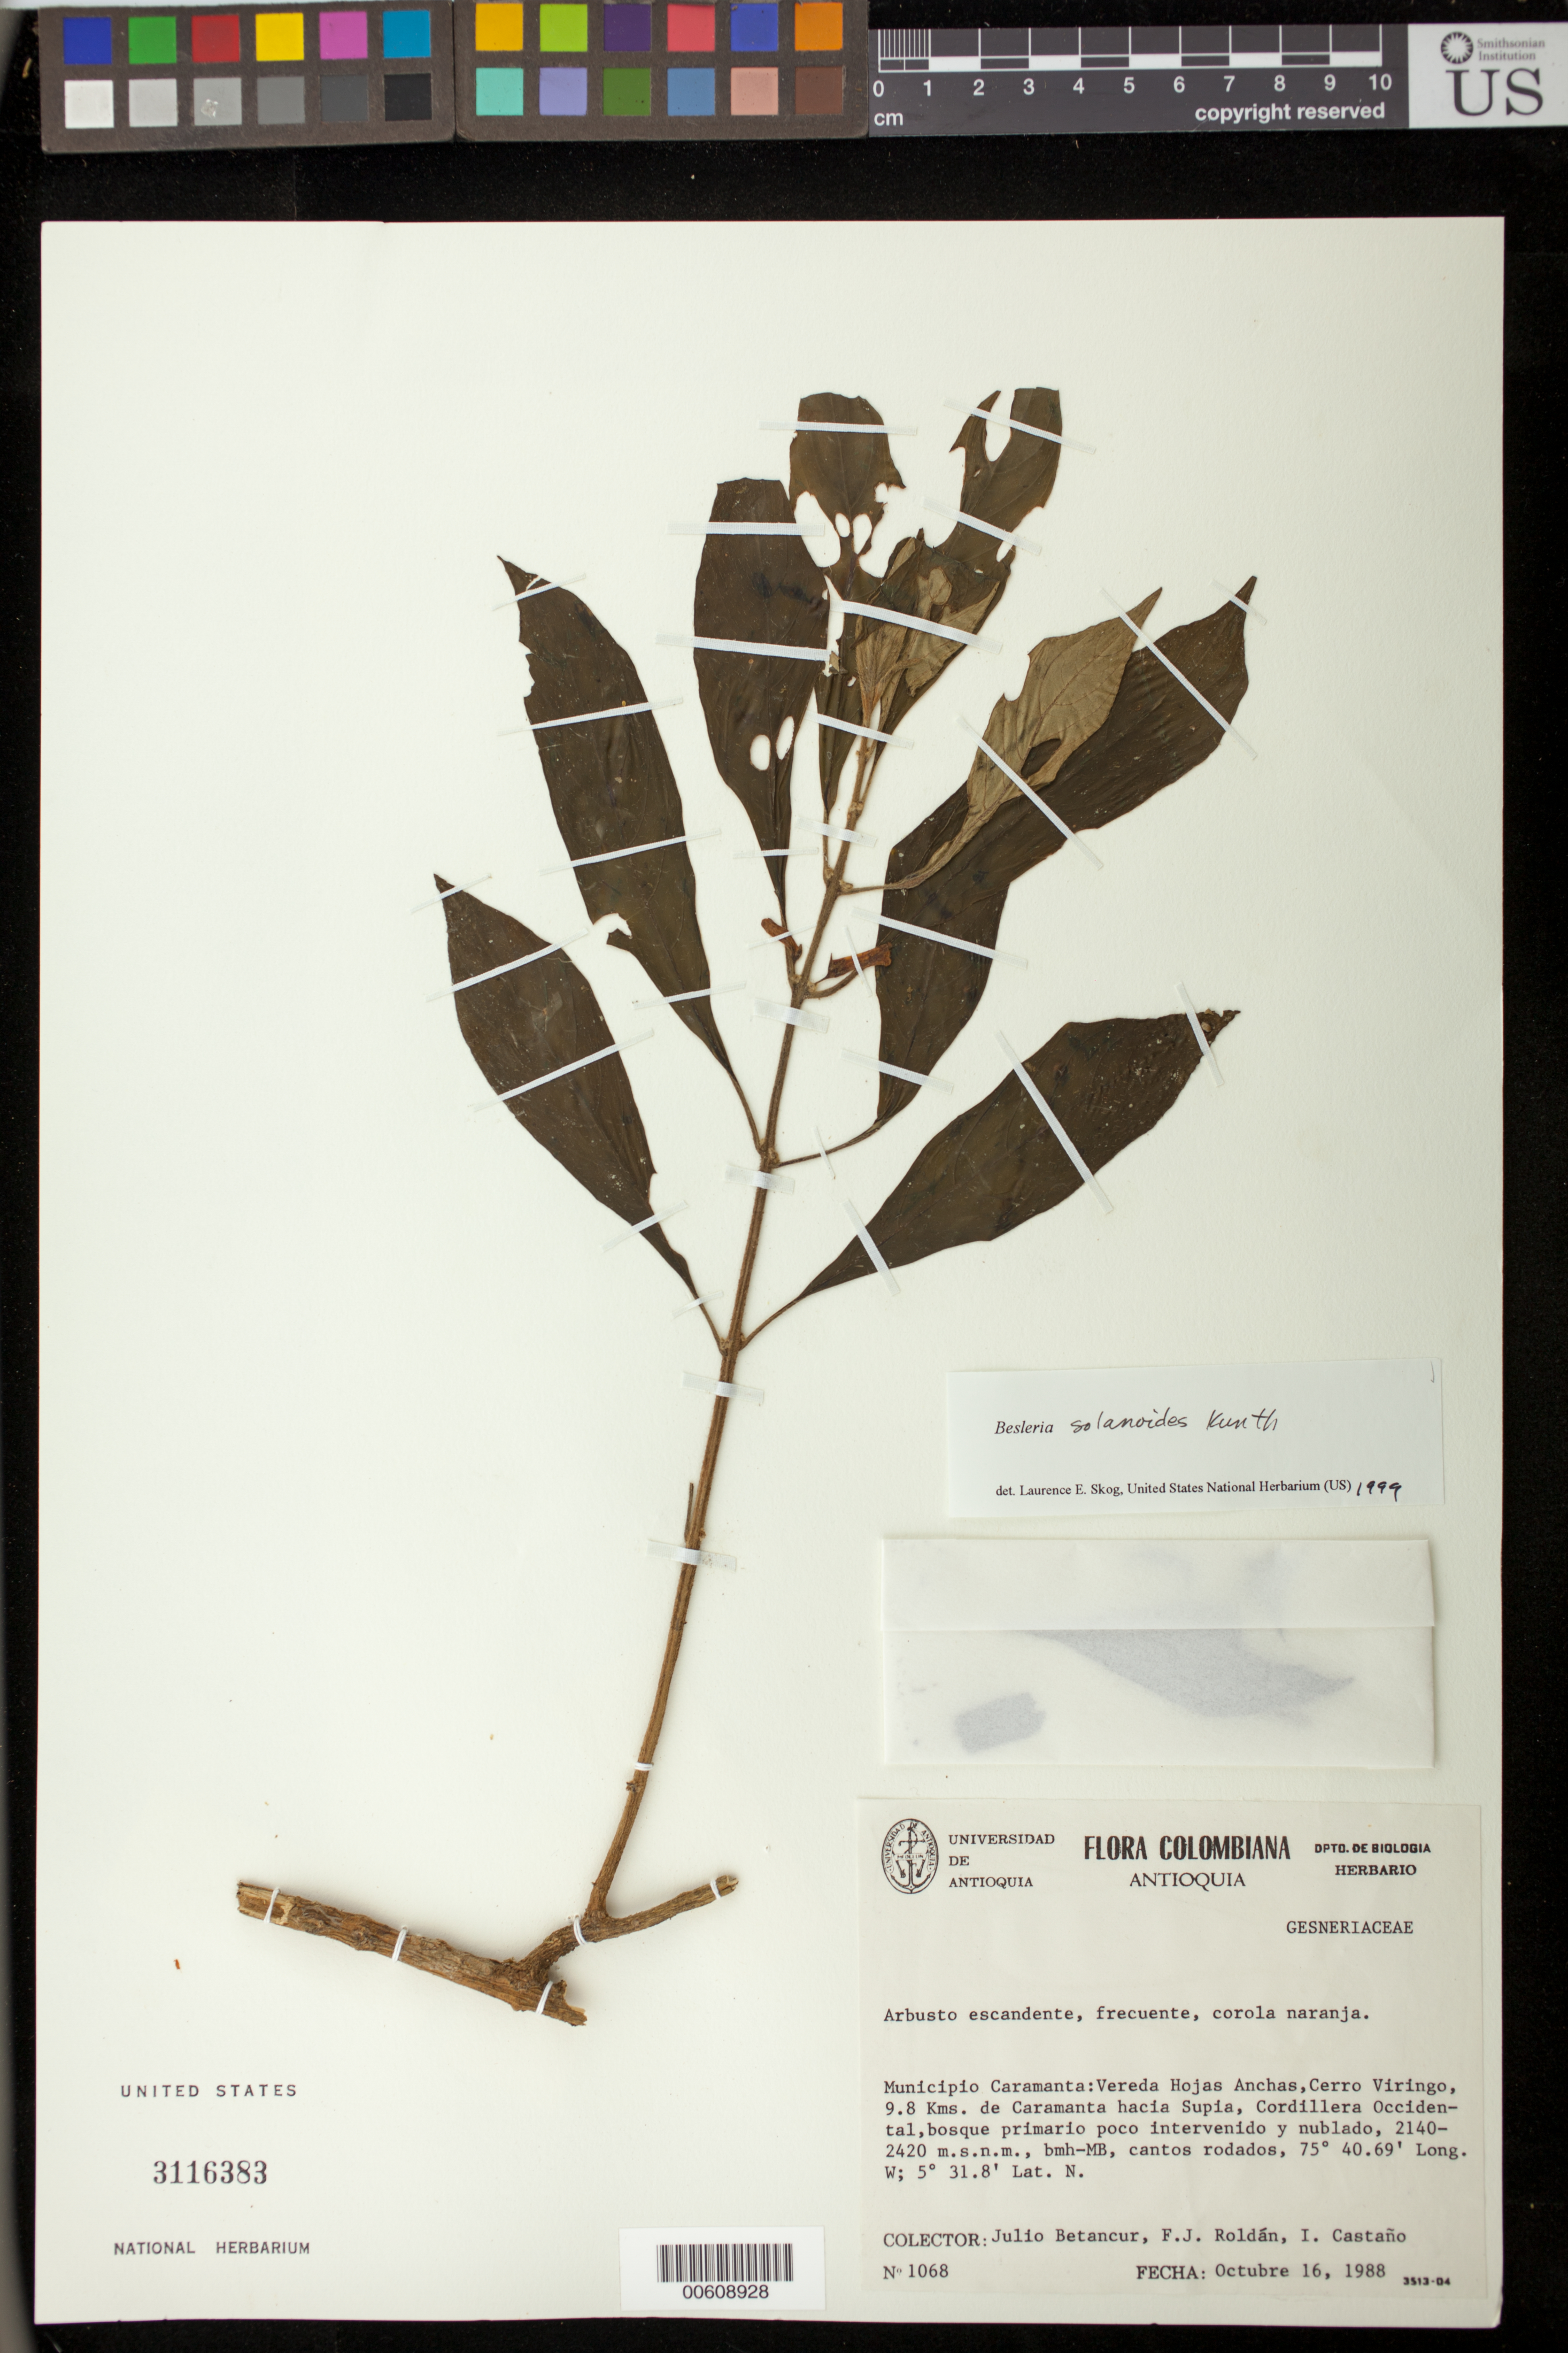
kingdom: Plantae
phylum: Tracheophyta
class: Magnoliopsida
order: Lamiales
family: Gesneriaceae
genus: Besleria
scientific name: Besleria solanoides var. solanoides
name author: Kunth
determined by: Skog, Laurence E.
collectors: J. C. Betancur, F. J. Roldán & I. Castaño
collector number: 1068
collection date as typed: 16 Oct 1988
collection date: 1988-10-16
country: Colombia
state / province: Antioquia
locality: Mpio. Caramanta: vereda Hojas Anchas, Cerro Viringo, 9.8 km de Caramanta hacia Supia, Cordillera Occidental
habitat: Bosque primario poco intervenido y nublado, bmh-MB, cantos rodados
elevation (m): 2140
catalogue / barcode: US 3116383